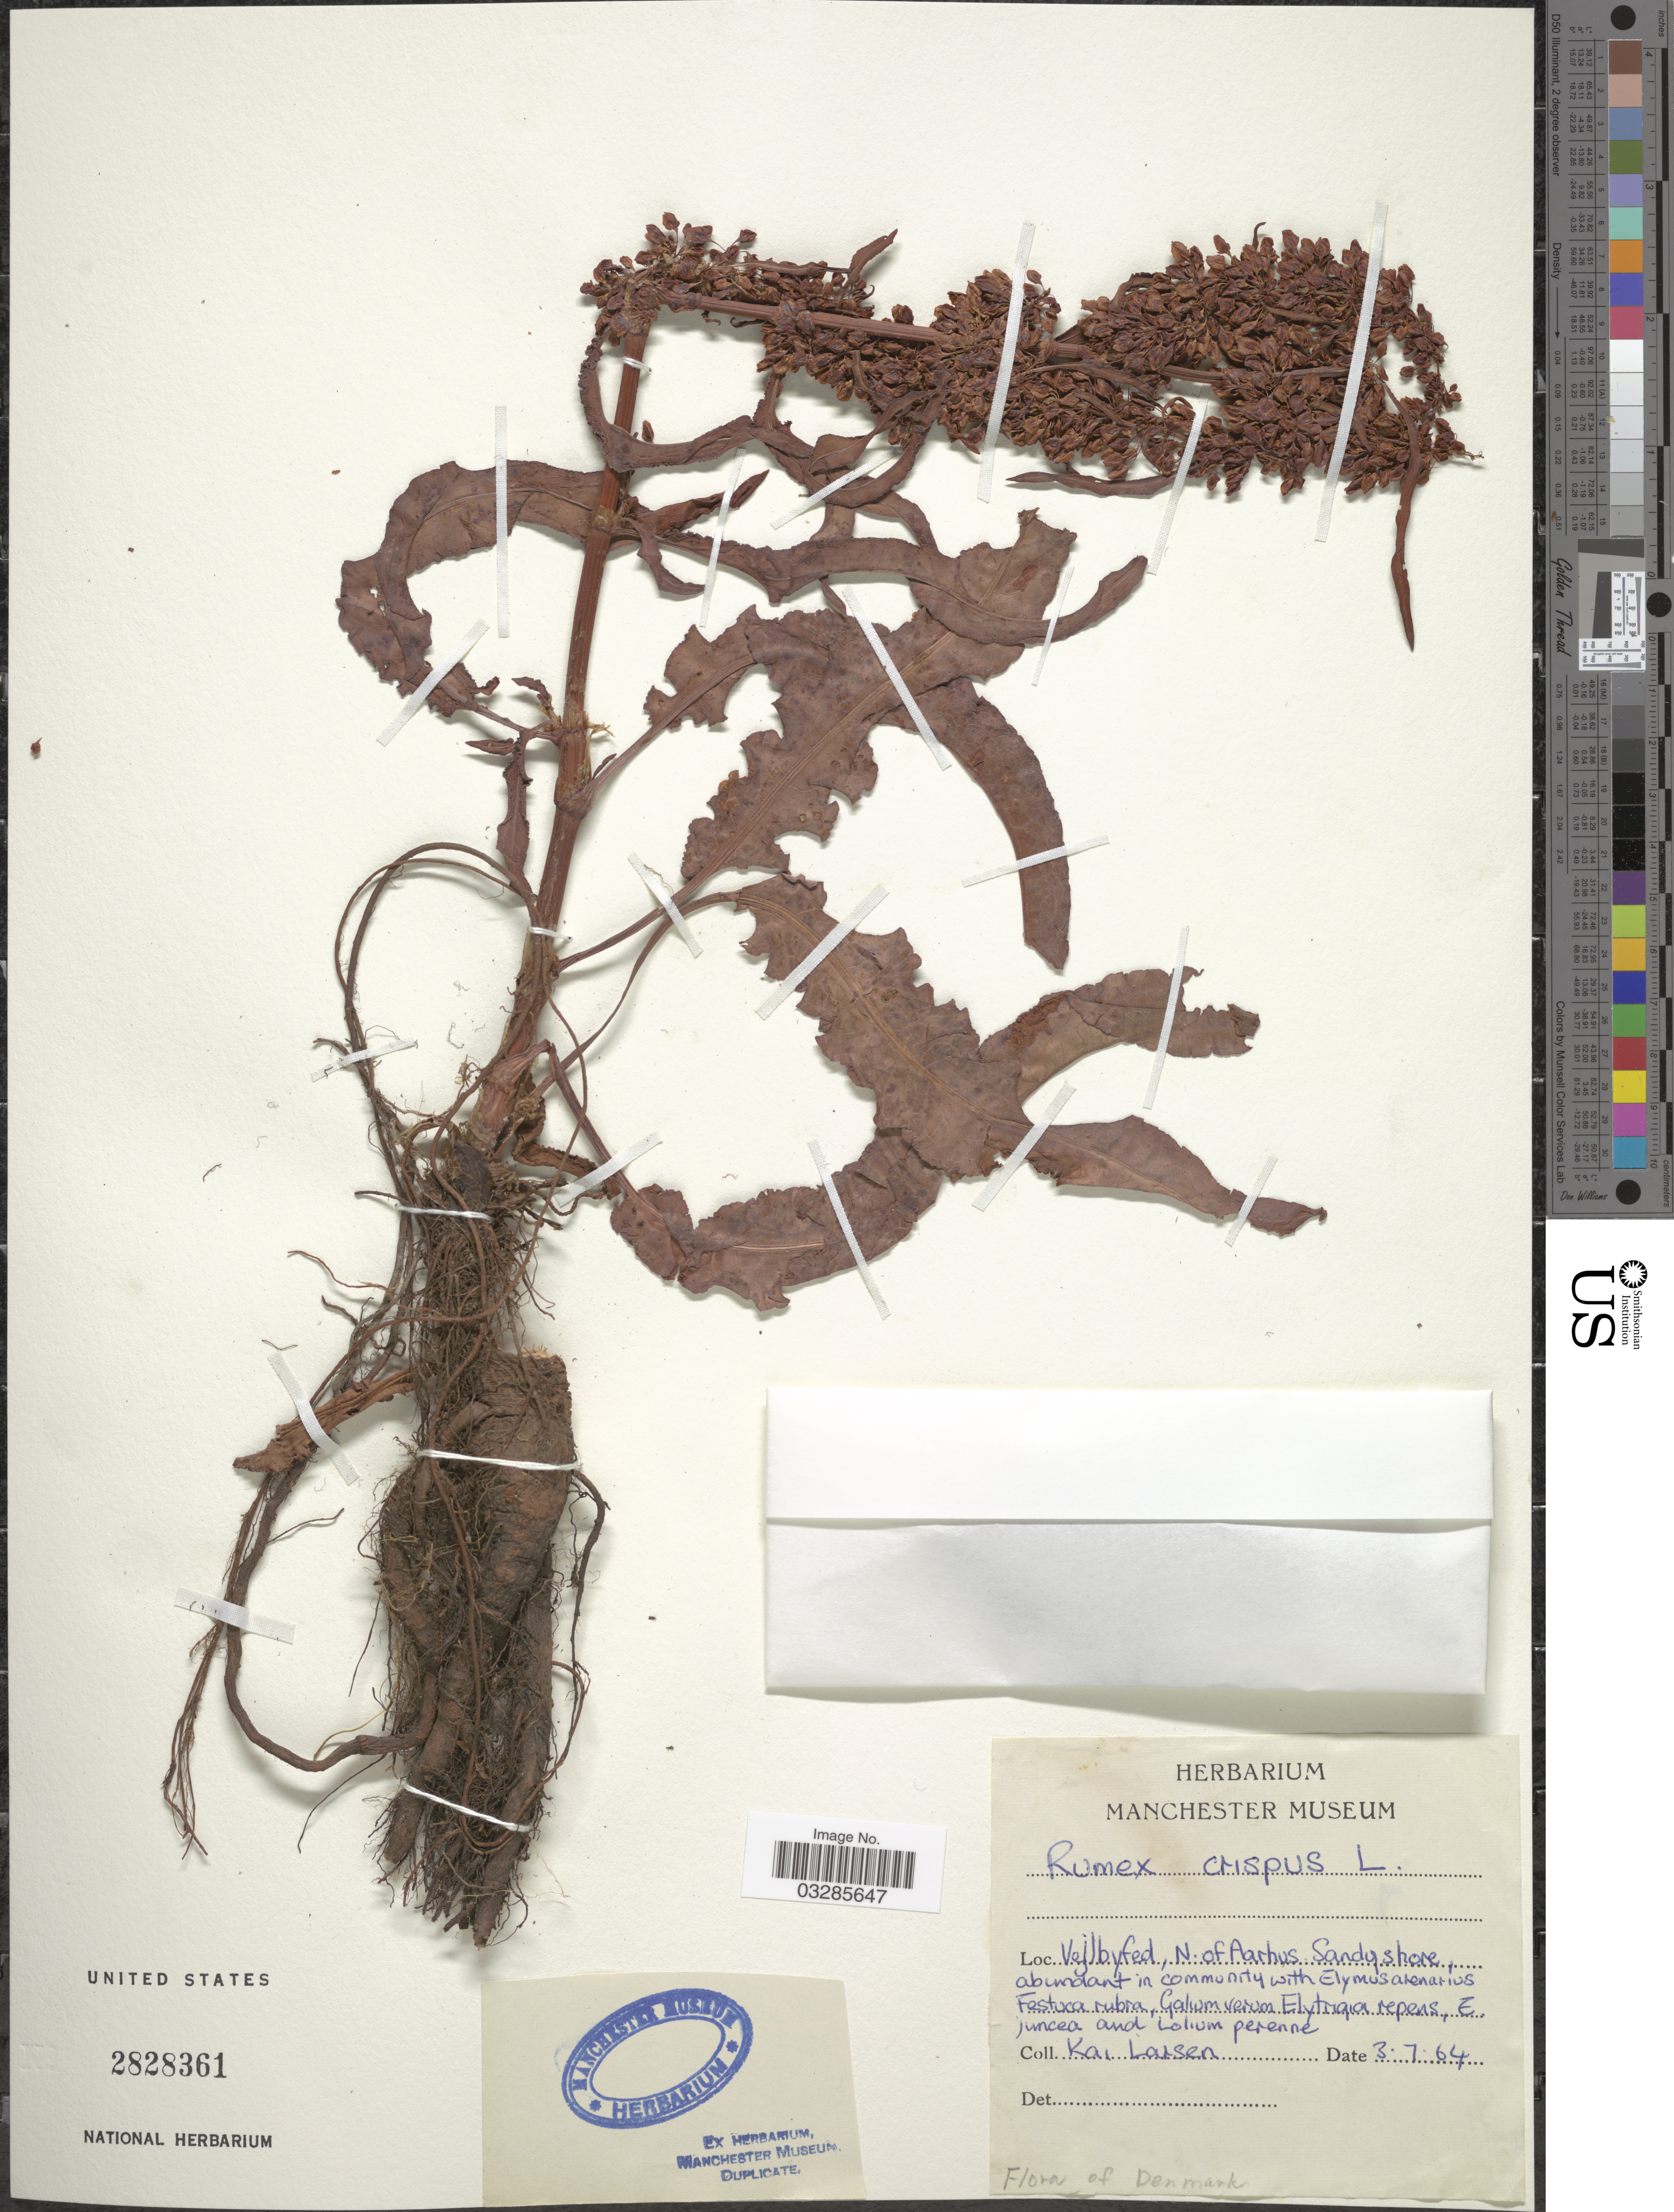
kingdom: Plantae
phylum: Tracheophyta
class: Magnoliopsida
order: Caryophyllales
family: Polygonaceae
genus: Rumex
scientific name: Rumex crispus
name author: L.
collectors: K. Larsen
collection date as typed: Transcribed d/m/y: 3/7/64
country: Denmark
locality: Vejlbyfed, N. of Aarhus.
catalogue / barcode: US 2828361